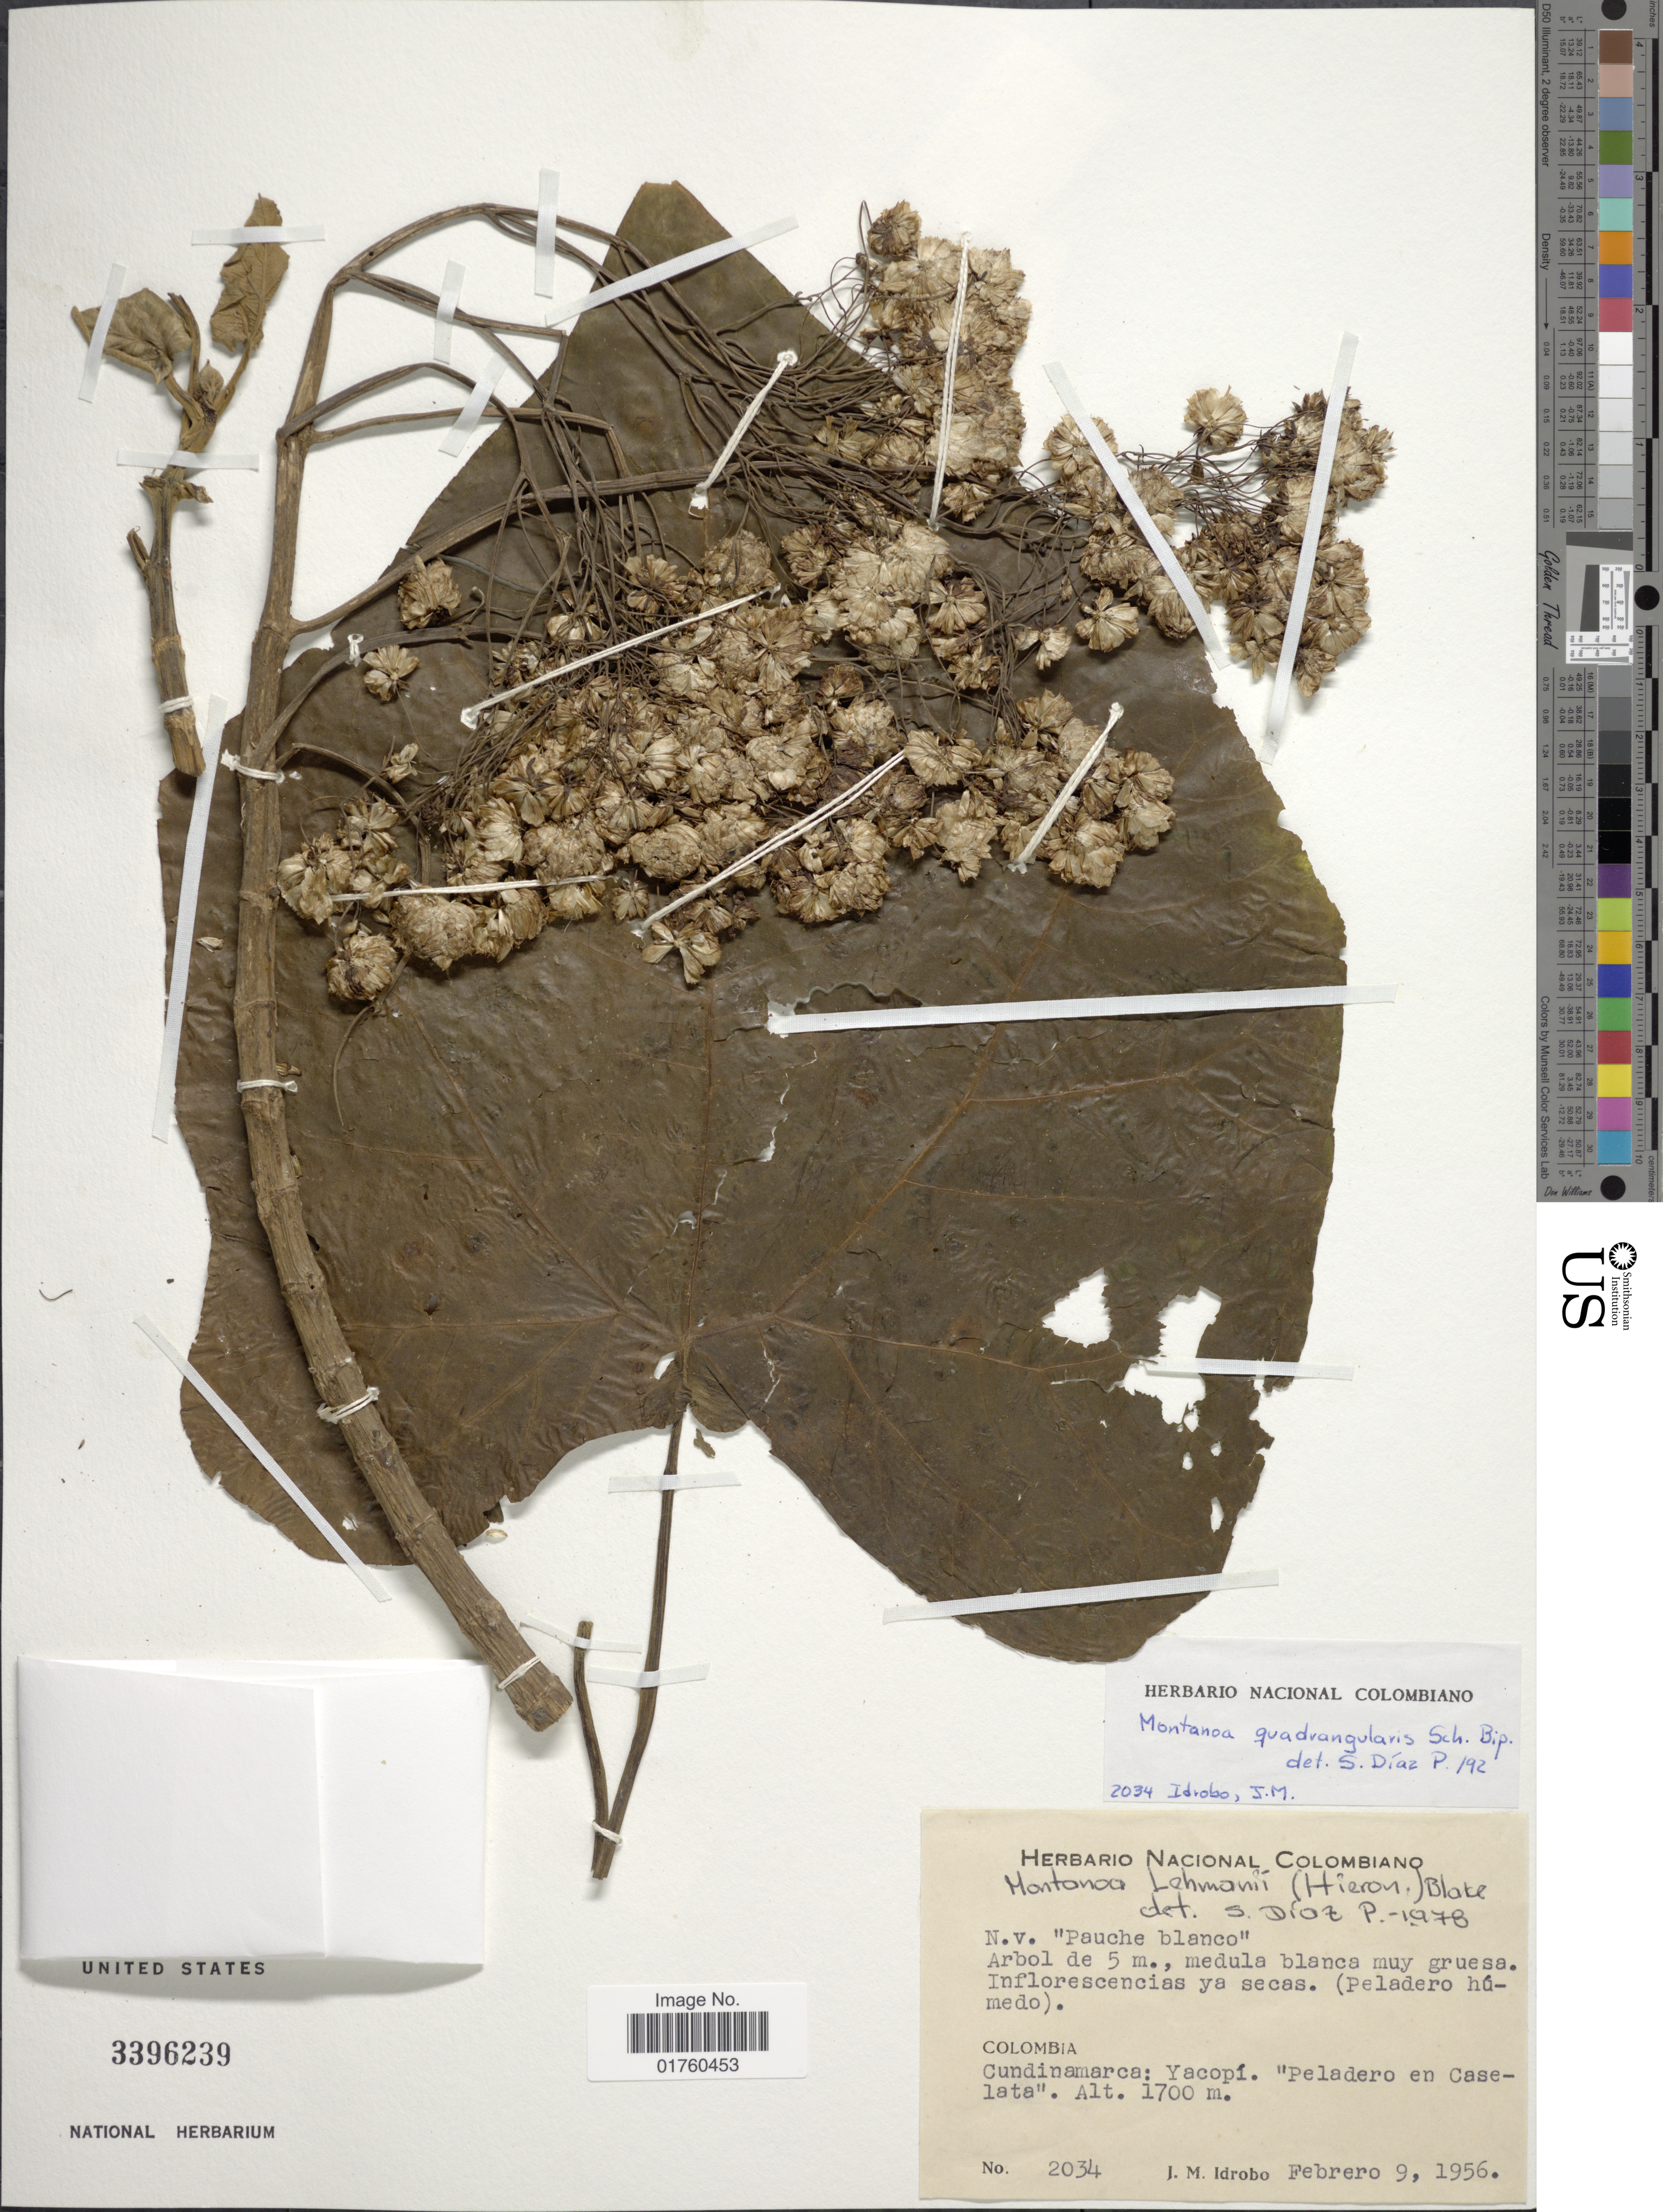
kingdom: Plantae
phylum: Tracheophyta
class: Magnoliopsida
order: Asterales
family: Asteraceae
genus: Montanoa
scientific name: Montanoa quadrangularis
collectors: J. M. Idrobo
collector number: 2034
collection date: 1956-02-09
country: Colombia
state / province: Cundinamarca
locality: Yacopi. "Peladero en Caselata"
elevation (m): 1700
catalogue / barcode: US 3396239